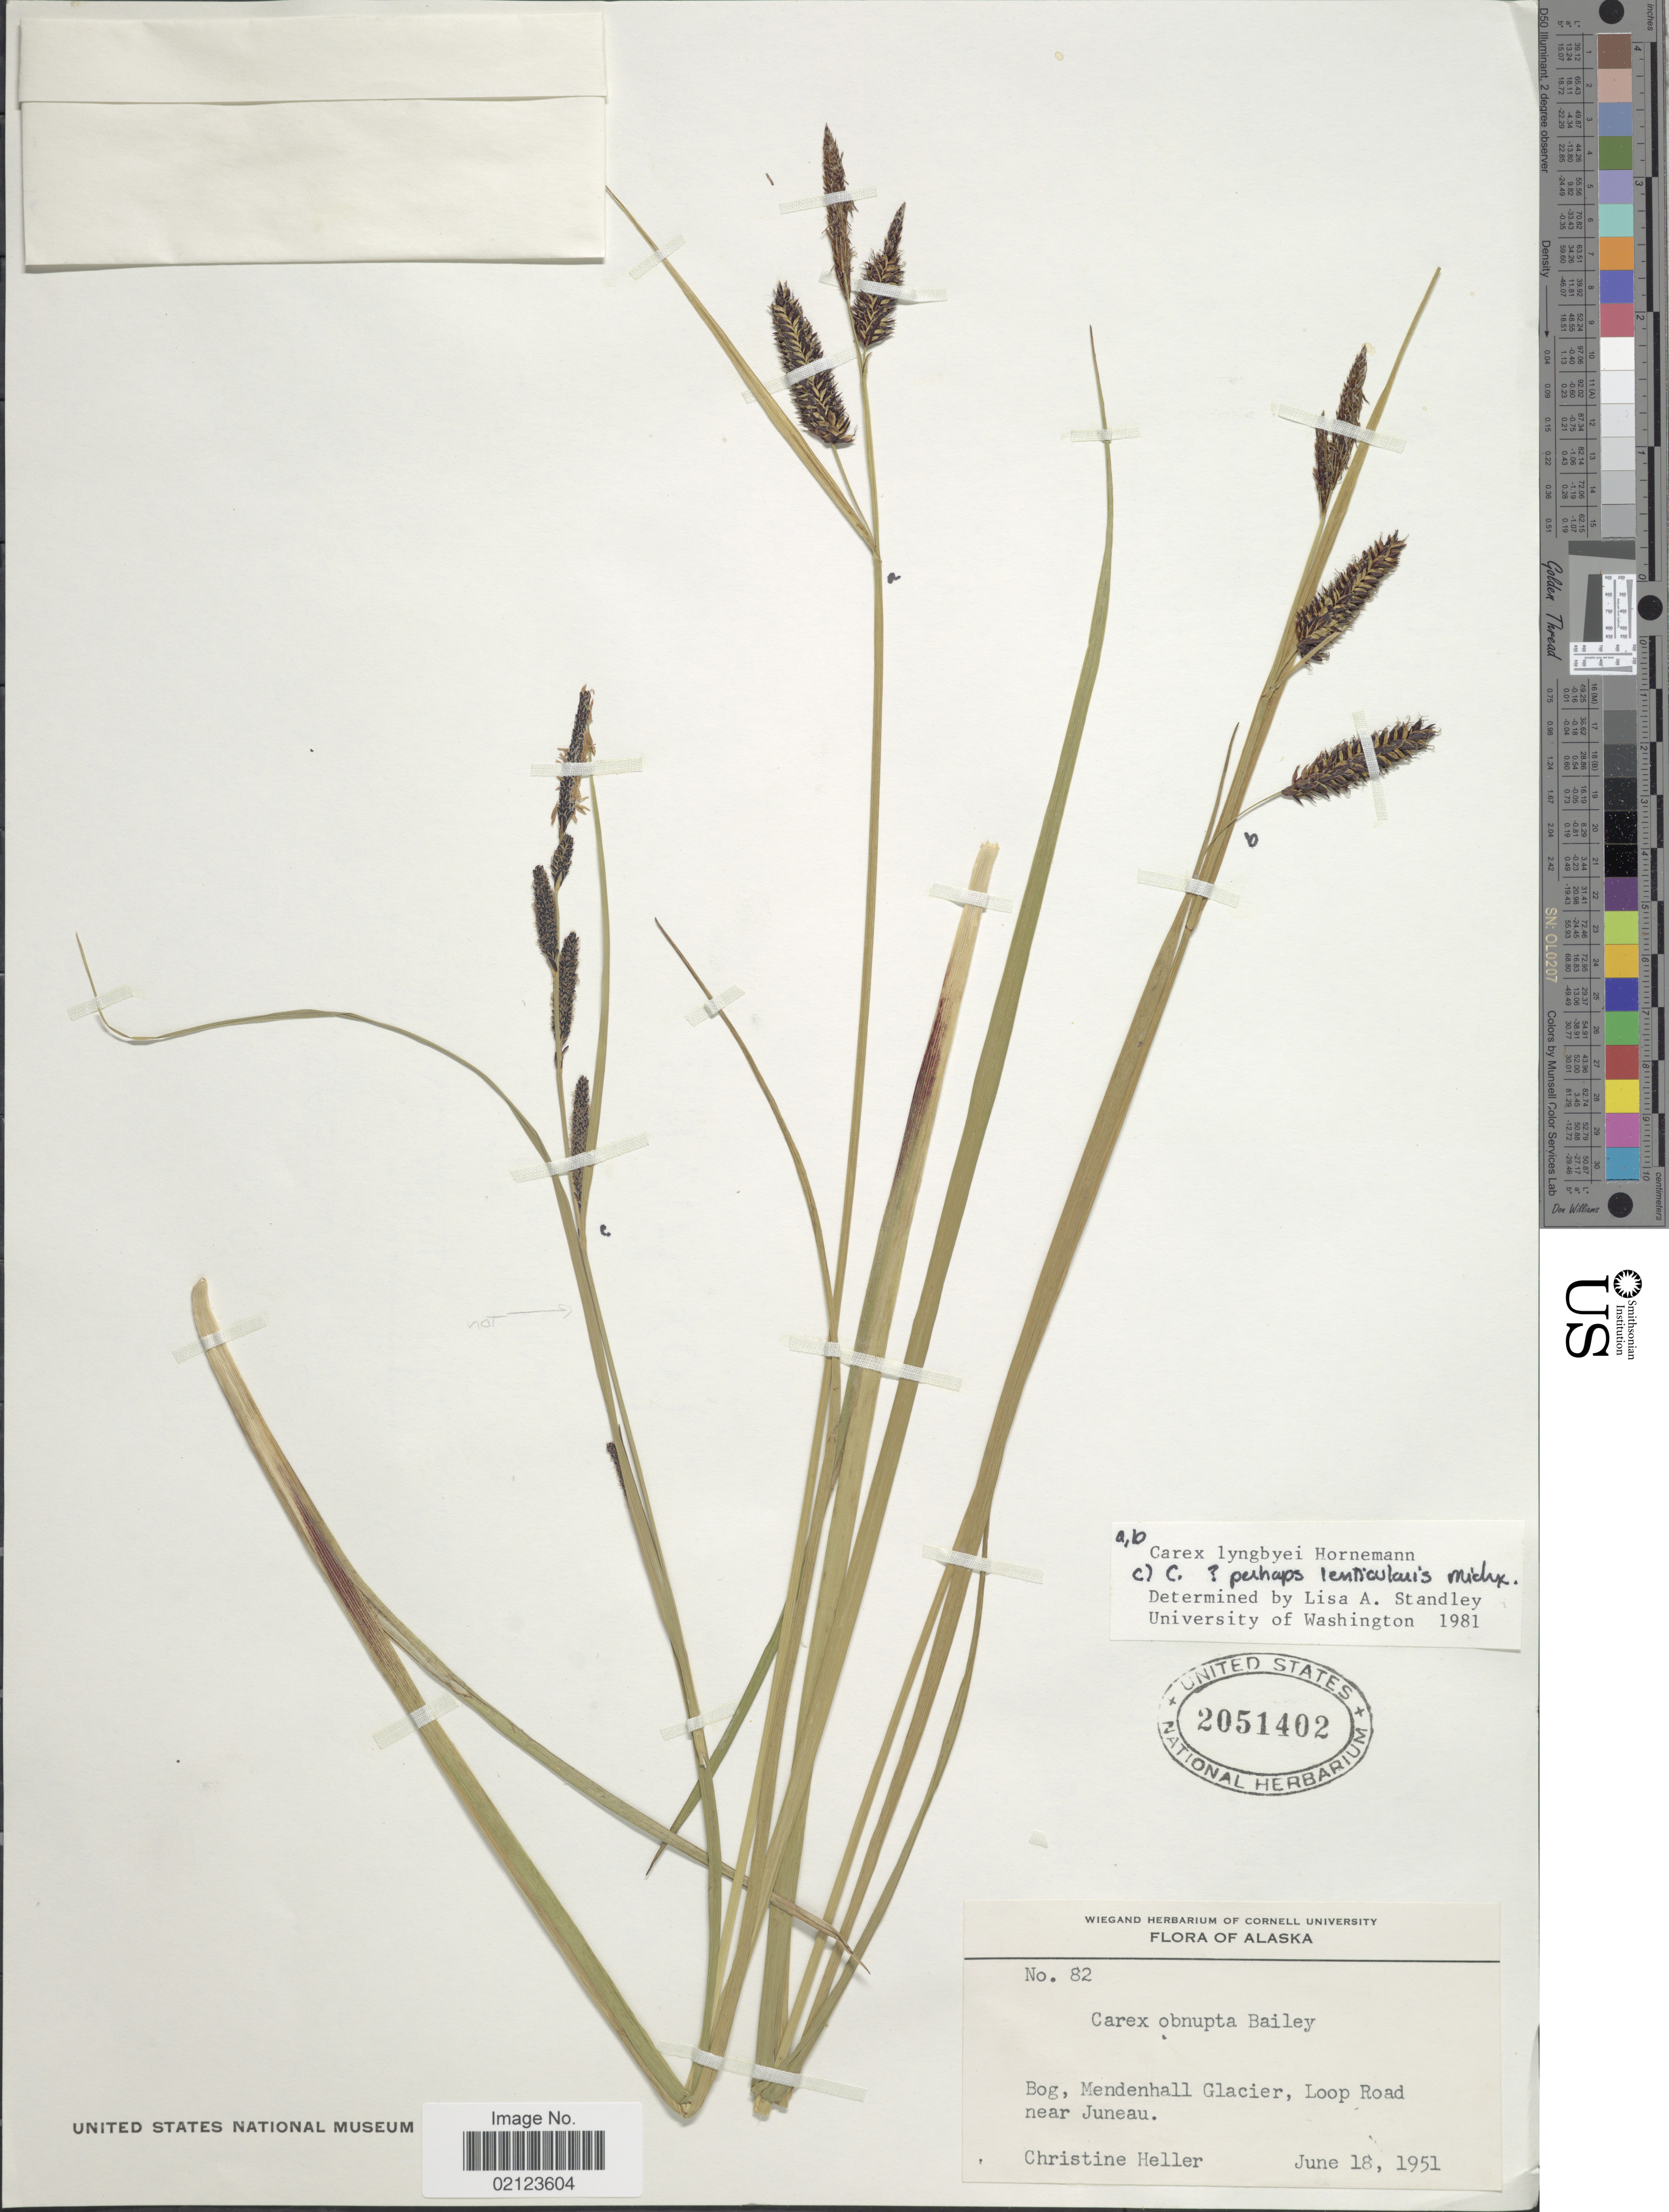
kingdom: Plantae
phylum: Tracheophyta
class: Liliopsida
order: Poales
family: Cyperaceae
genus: Carex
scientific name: Carex lyngbyei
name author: Hornem.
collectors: C. Heller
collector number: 82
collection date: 1951-06-18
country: United States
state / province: Alaska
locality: Bog, Mendenhall Glacier, Loop Road near Juneau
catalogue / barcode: US 2051402